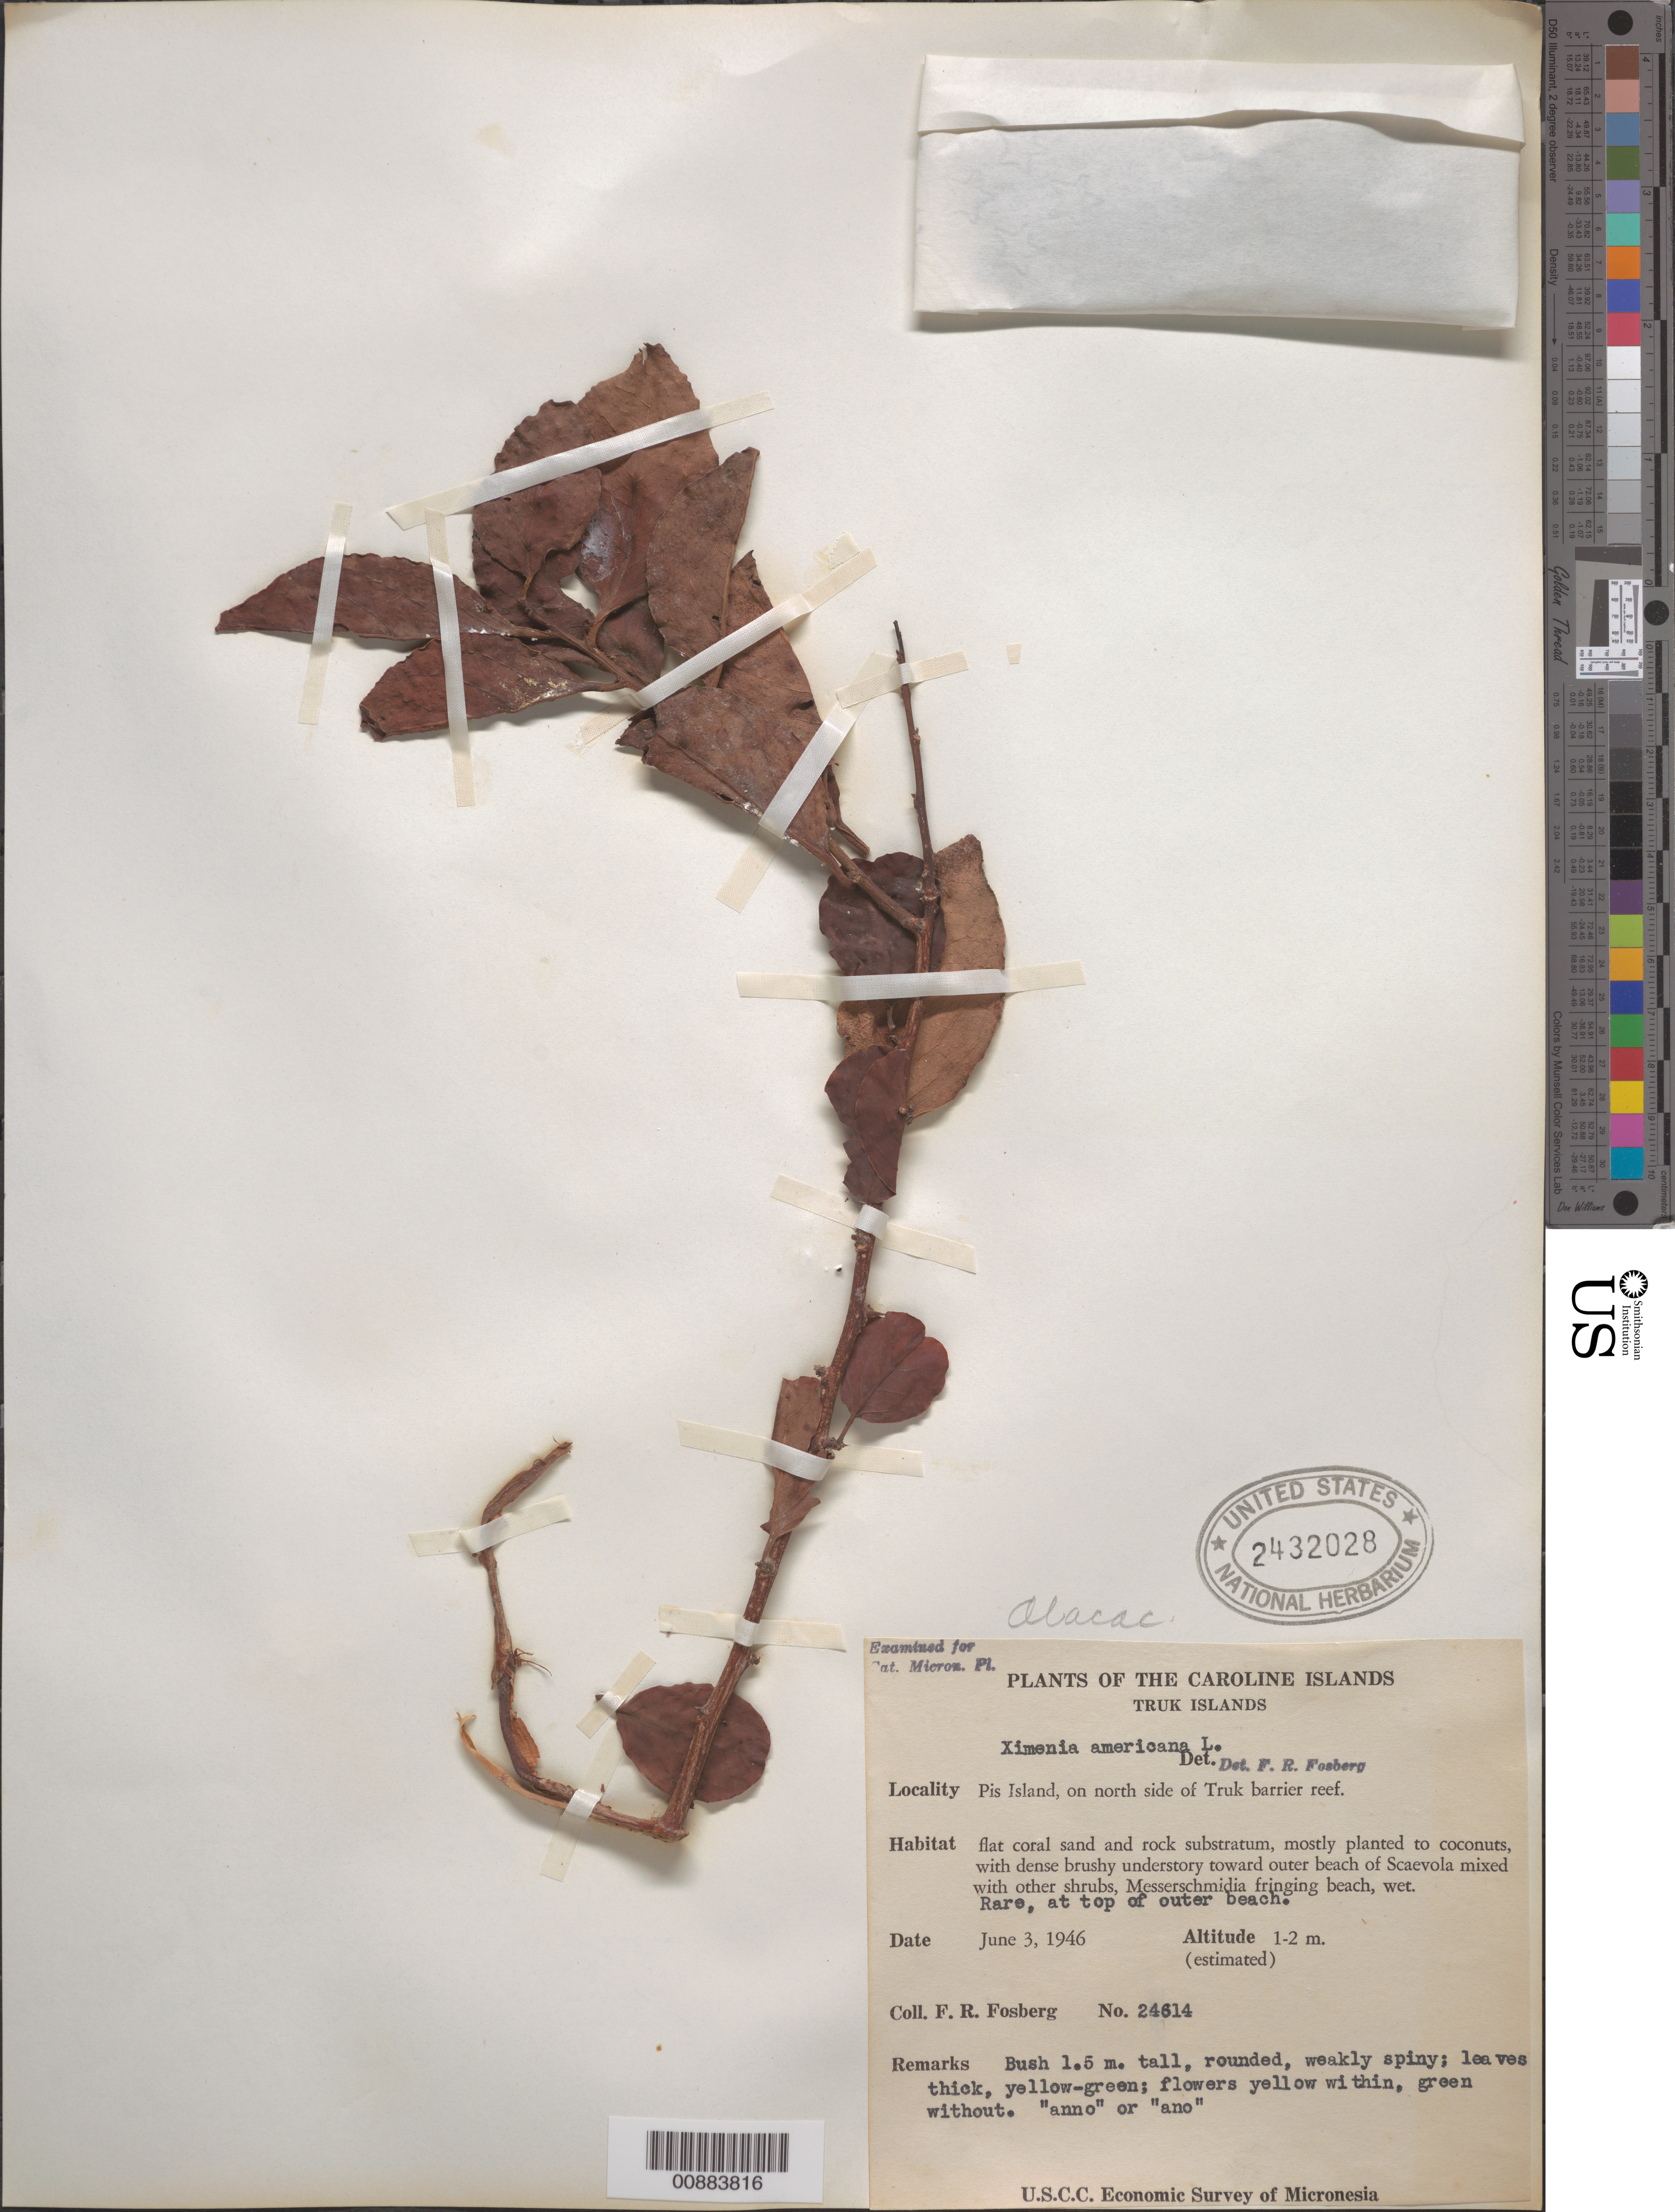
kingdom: Plantae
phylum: Tracheophyta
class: Magnoliopsida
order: Santalales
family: Ximeniaceae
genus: Ximenia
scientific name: Ximenia americana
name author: L.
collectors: F. R. Fosberg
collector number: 24614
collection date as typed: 03 Jun 1946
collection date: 1946-06-03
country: Micronesia, Federated States of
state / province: Truk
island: Losap Atoll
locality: Pis Islet , on north side of Truk barrier reef.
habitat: Flat coral sand and rock substratum, mostly planted to coconuts, with dense brushy understory toward (continued in Remarks)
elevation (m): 1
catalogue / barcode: US 2432028